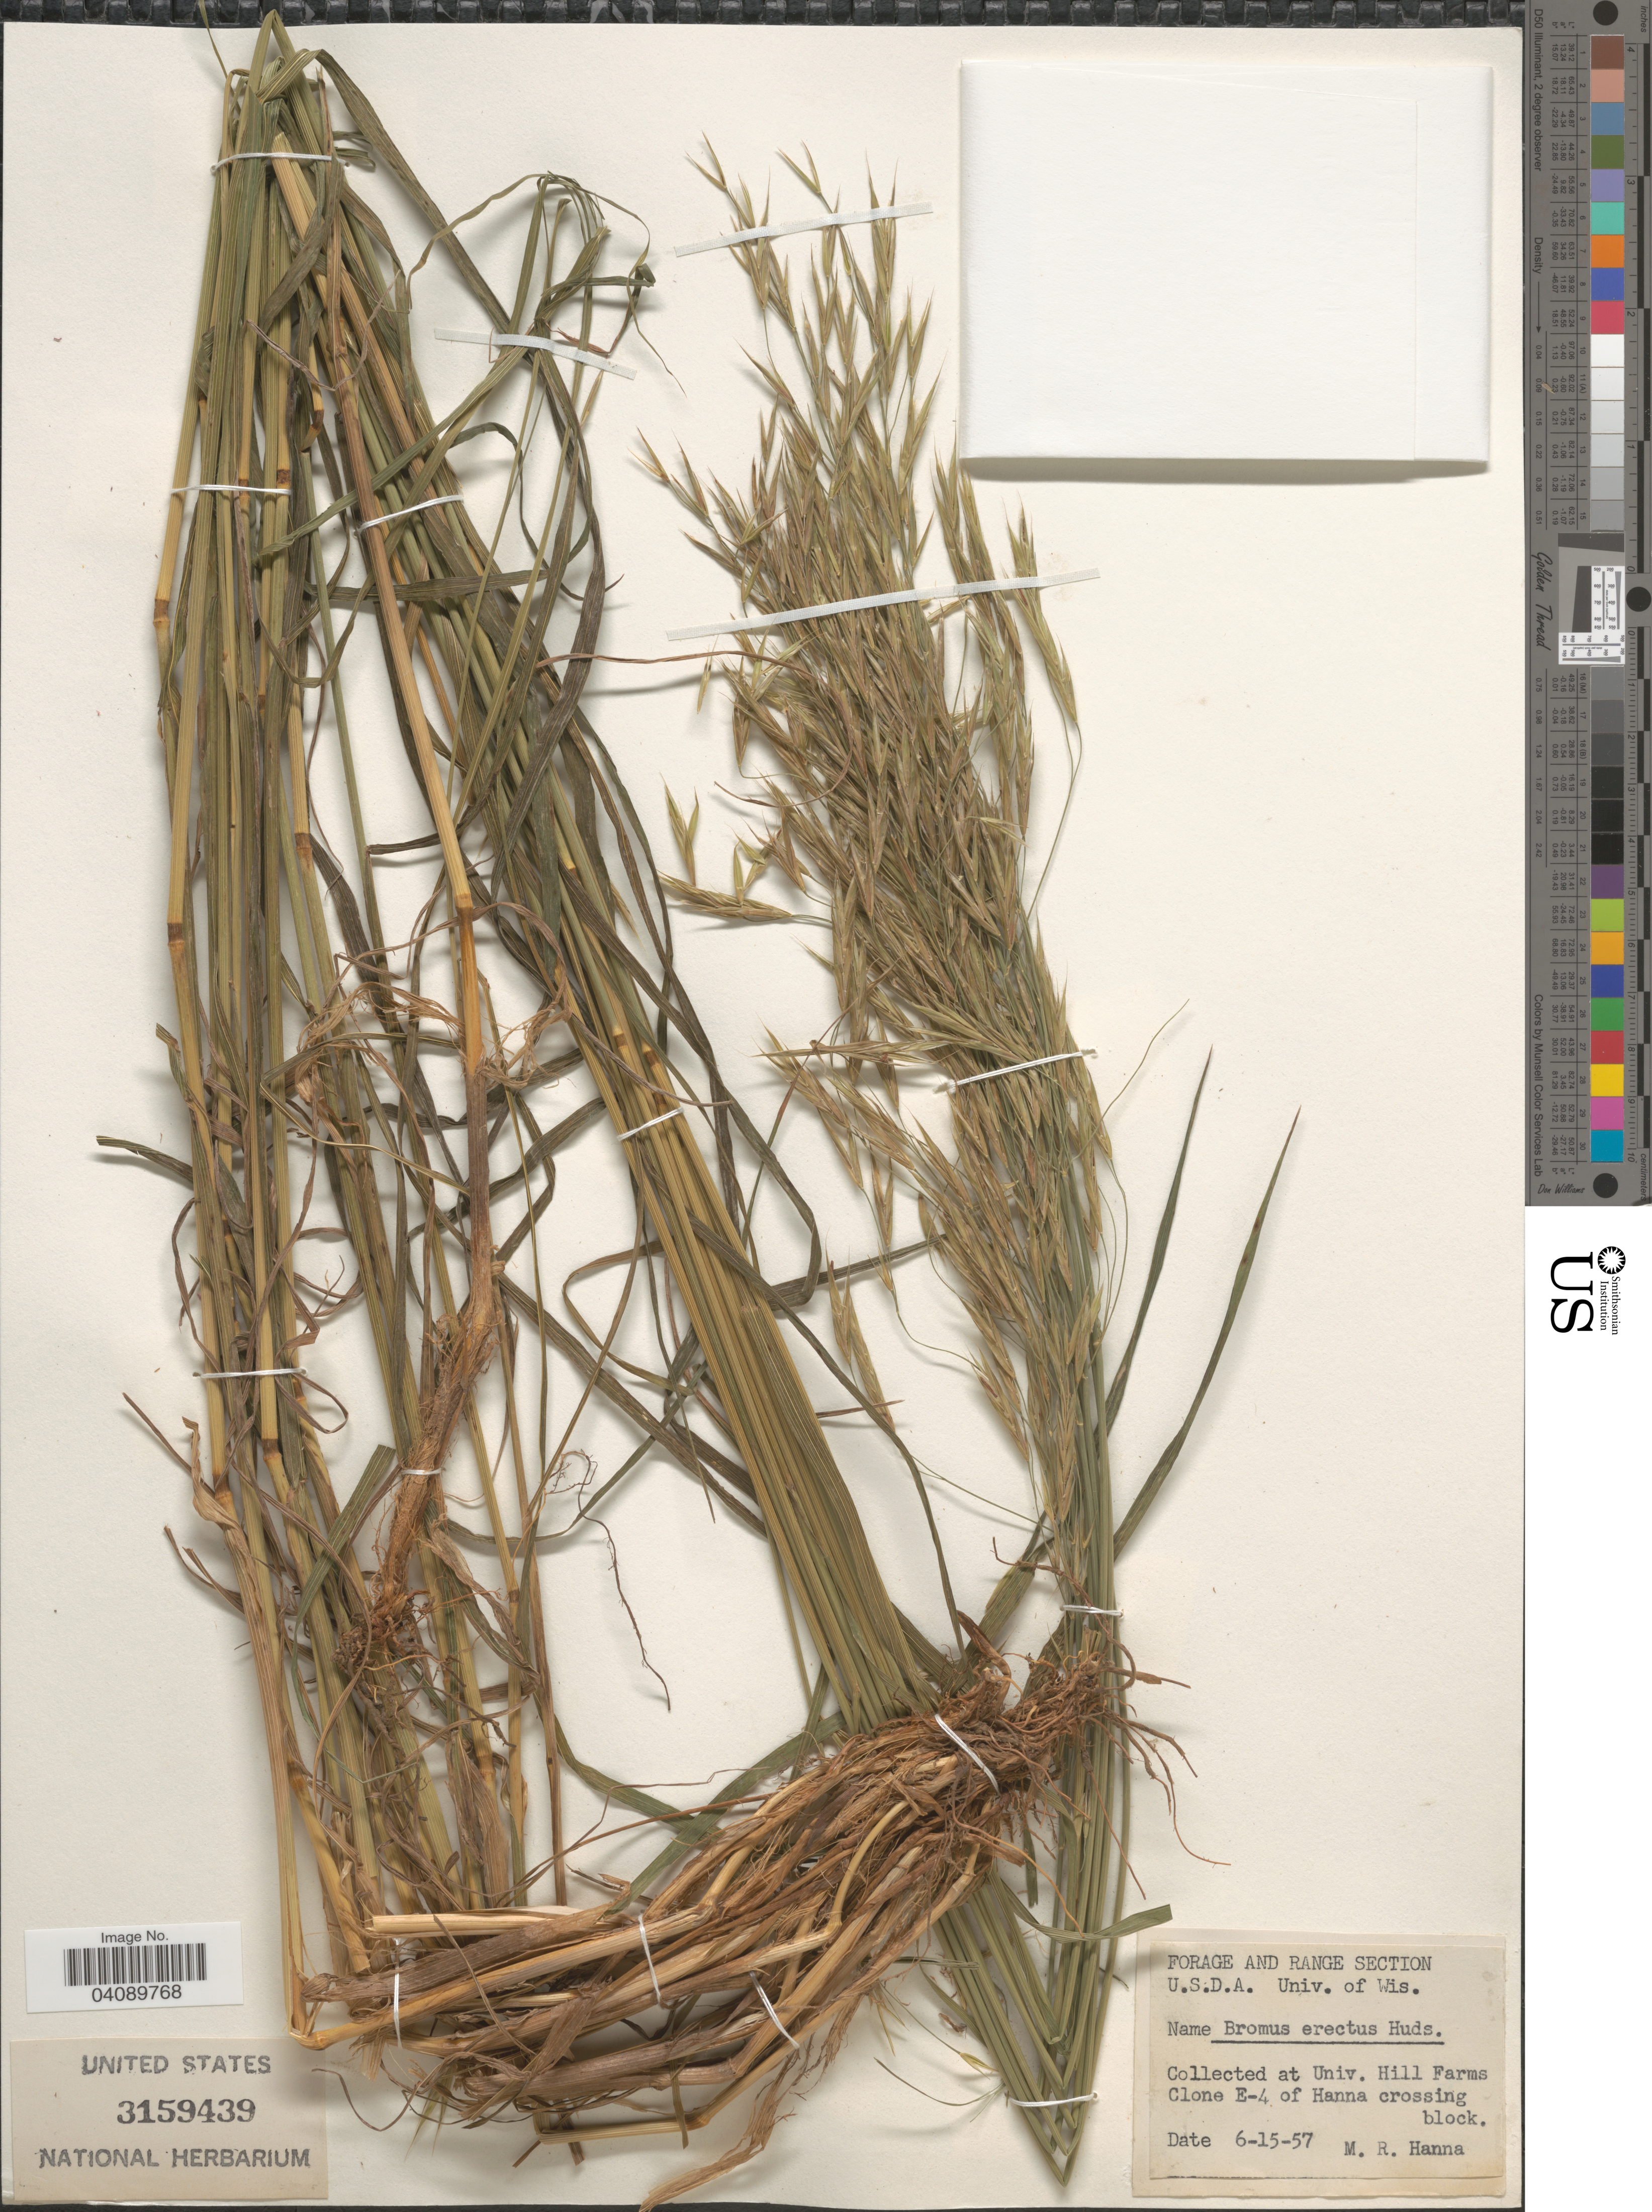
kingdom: Plantae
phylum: Tracheophyta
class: Liliopsida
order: Poales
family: Poaceae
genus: Bromus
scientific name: Bromus erectus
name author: Huds.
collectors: M. Hanna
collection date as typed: Transcribed d/m/y: 15/6/57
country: United States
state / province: Wisconsin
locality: Univ. Hill Farms. Clone E-4 of Hanna crossing block.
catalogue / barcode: US 3159439